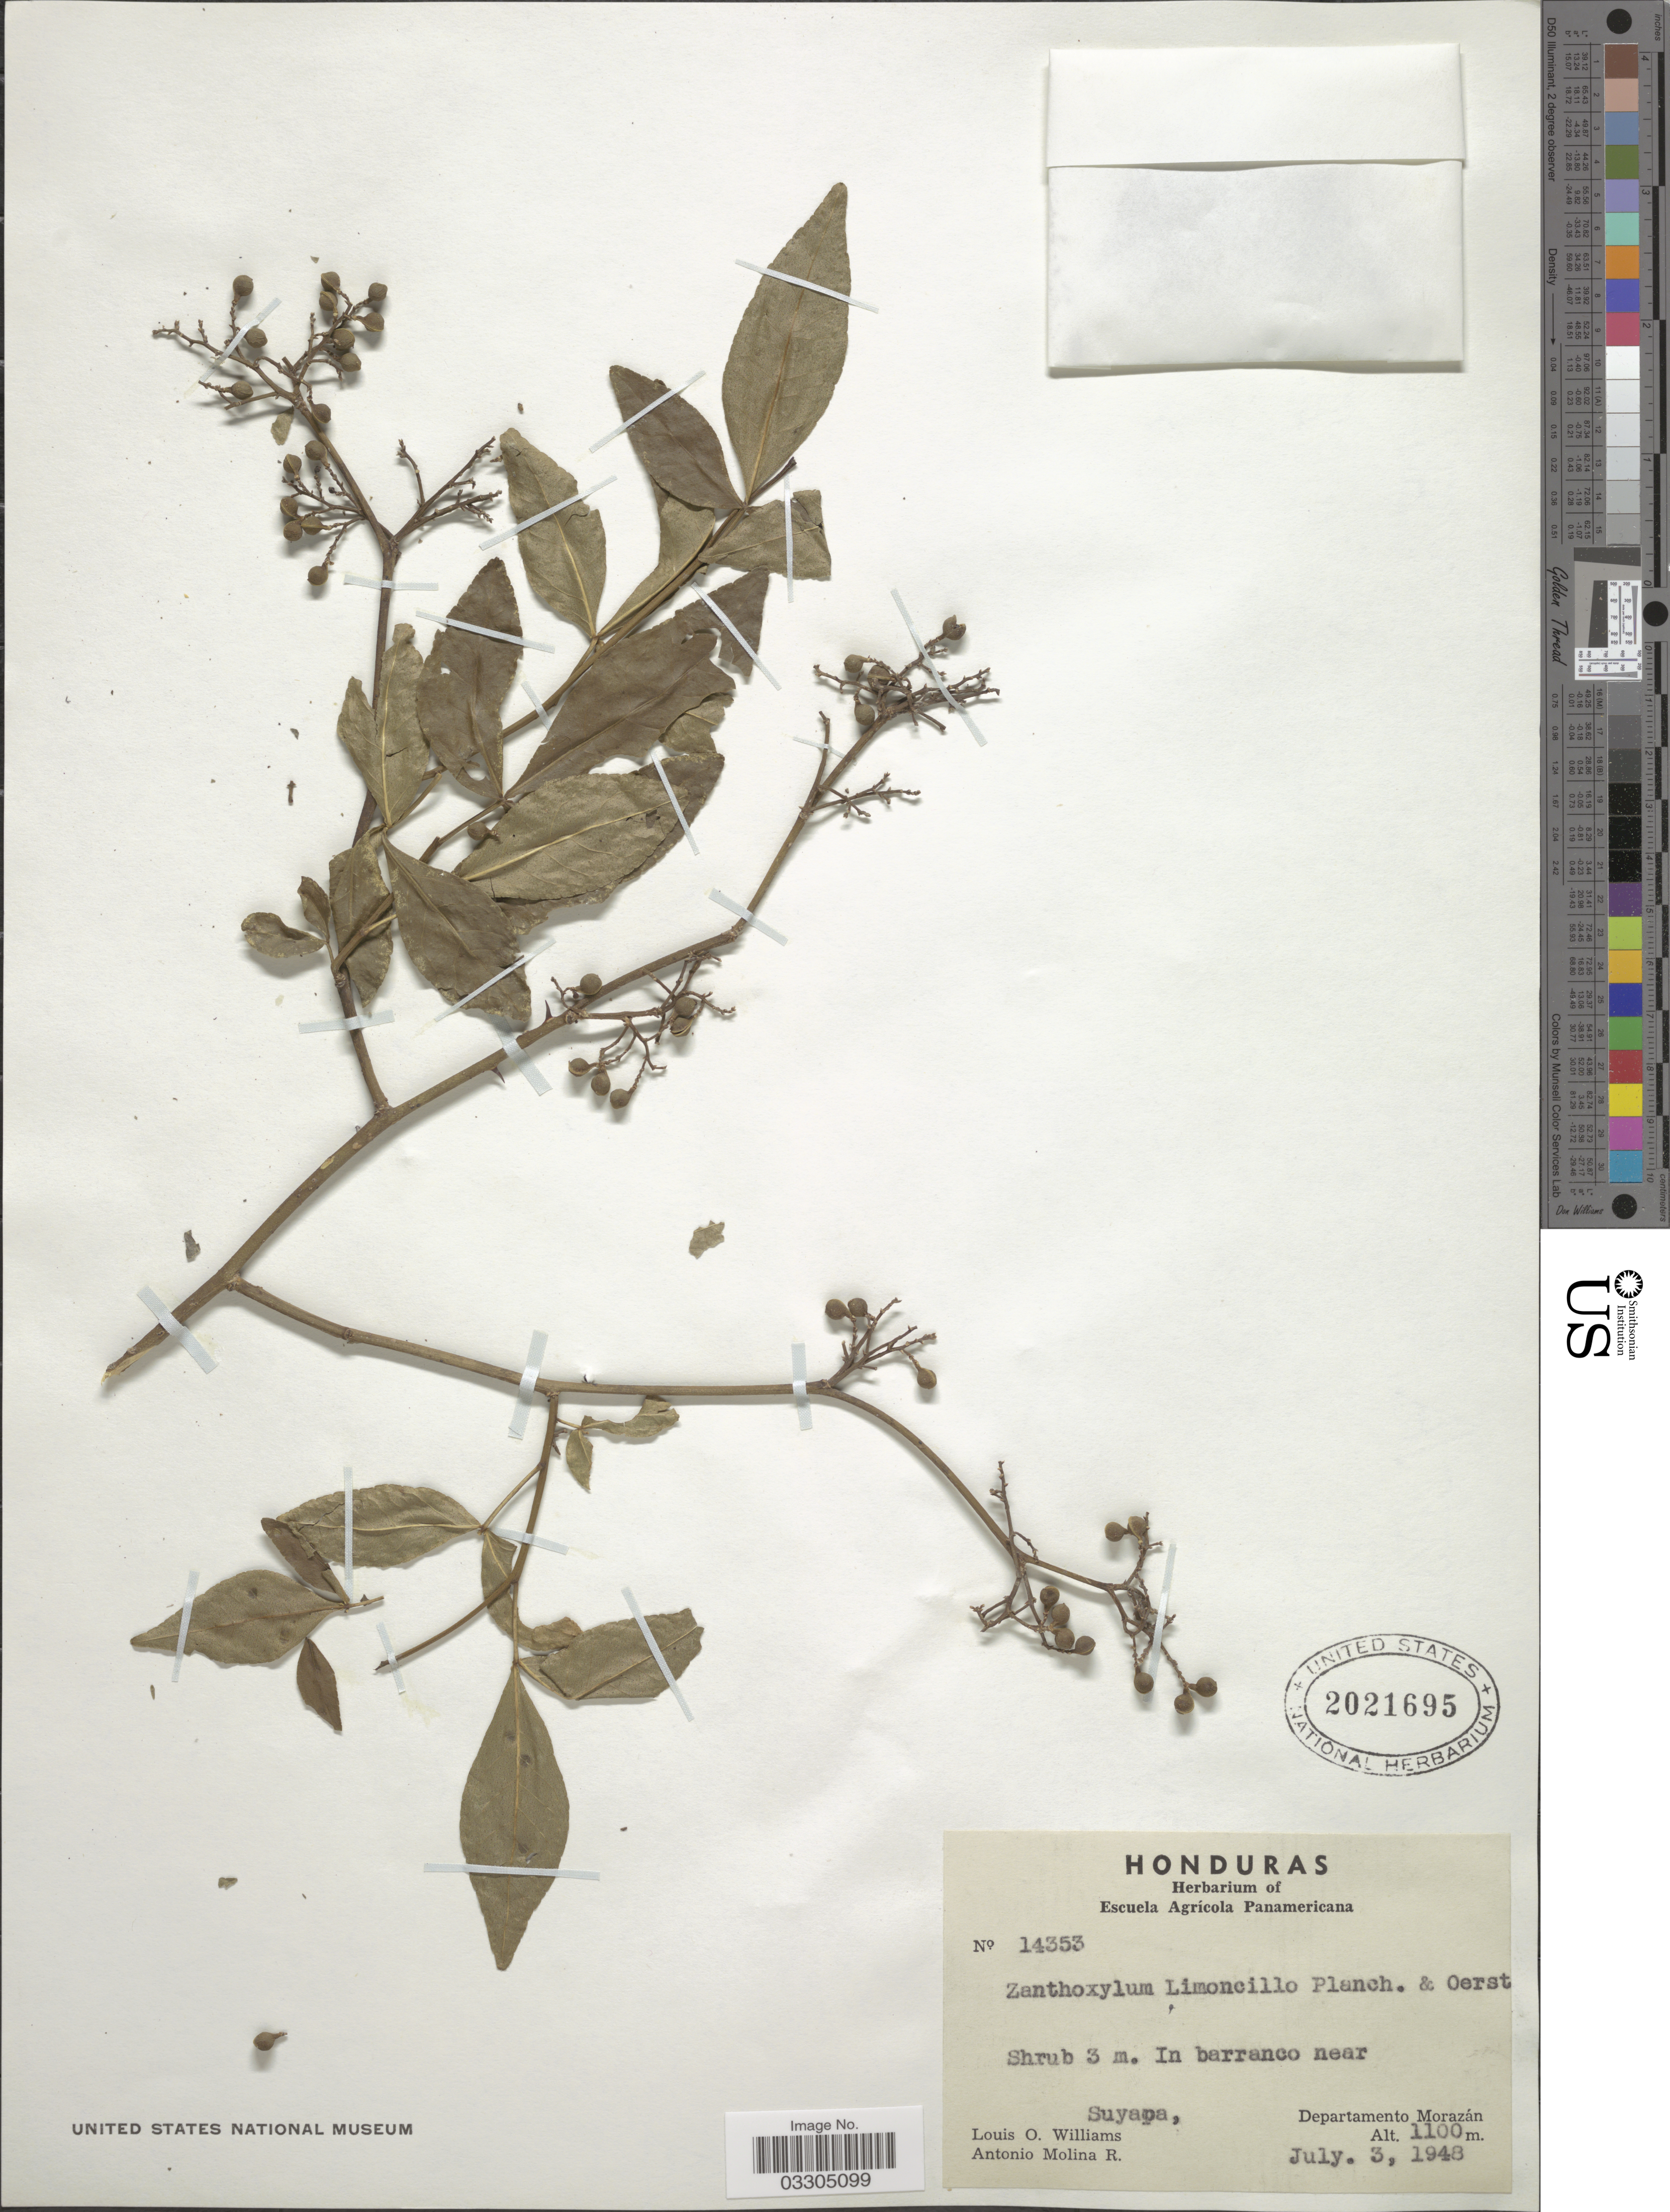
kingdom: Plantae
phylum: Tracheophyta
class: Magnoliopsida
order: Sapindales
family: Rutaceae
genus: Zanthoxylum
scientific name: Zanthoxylum limoncello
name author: Planch. & Oerst.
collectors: L. O. Williams & A. Molina R.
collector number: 14353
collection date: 1948-07-03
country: Honduras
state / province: Fco. Morazán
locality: In barranco near Suyapa, Departamento Morazán.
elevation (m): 1100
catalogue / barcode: US 2021695